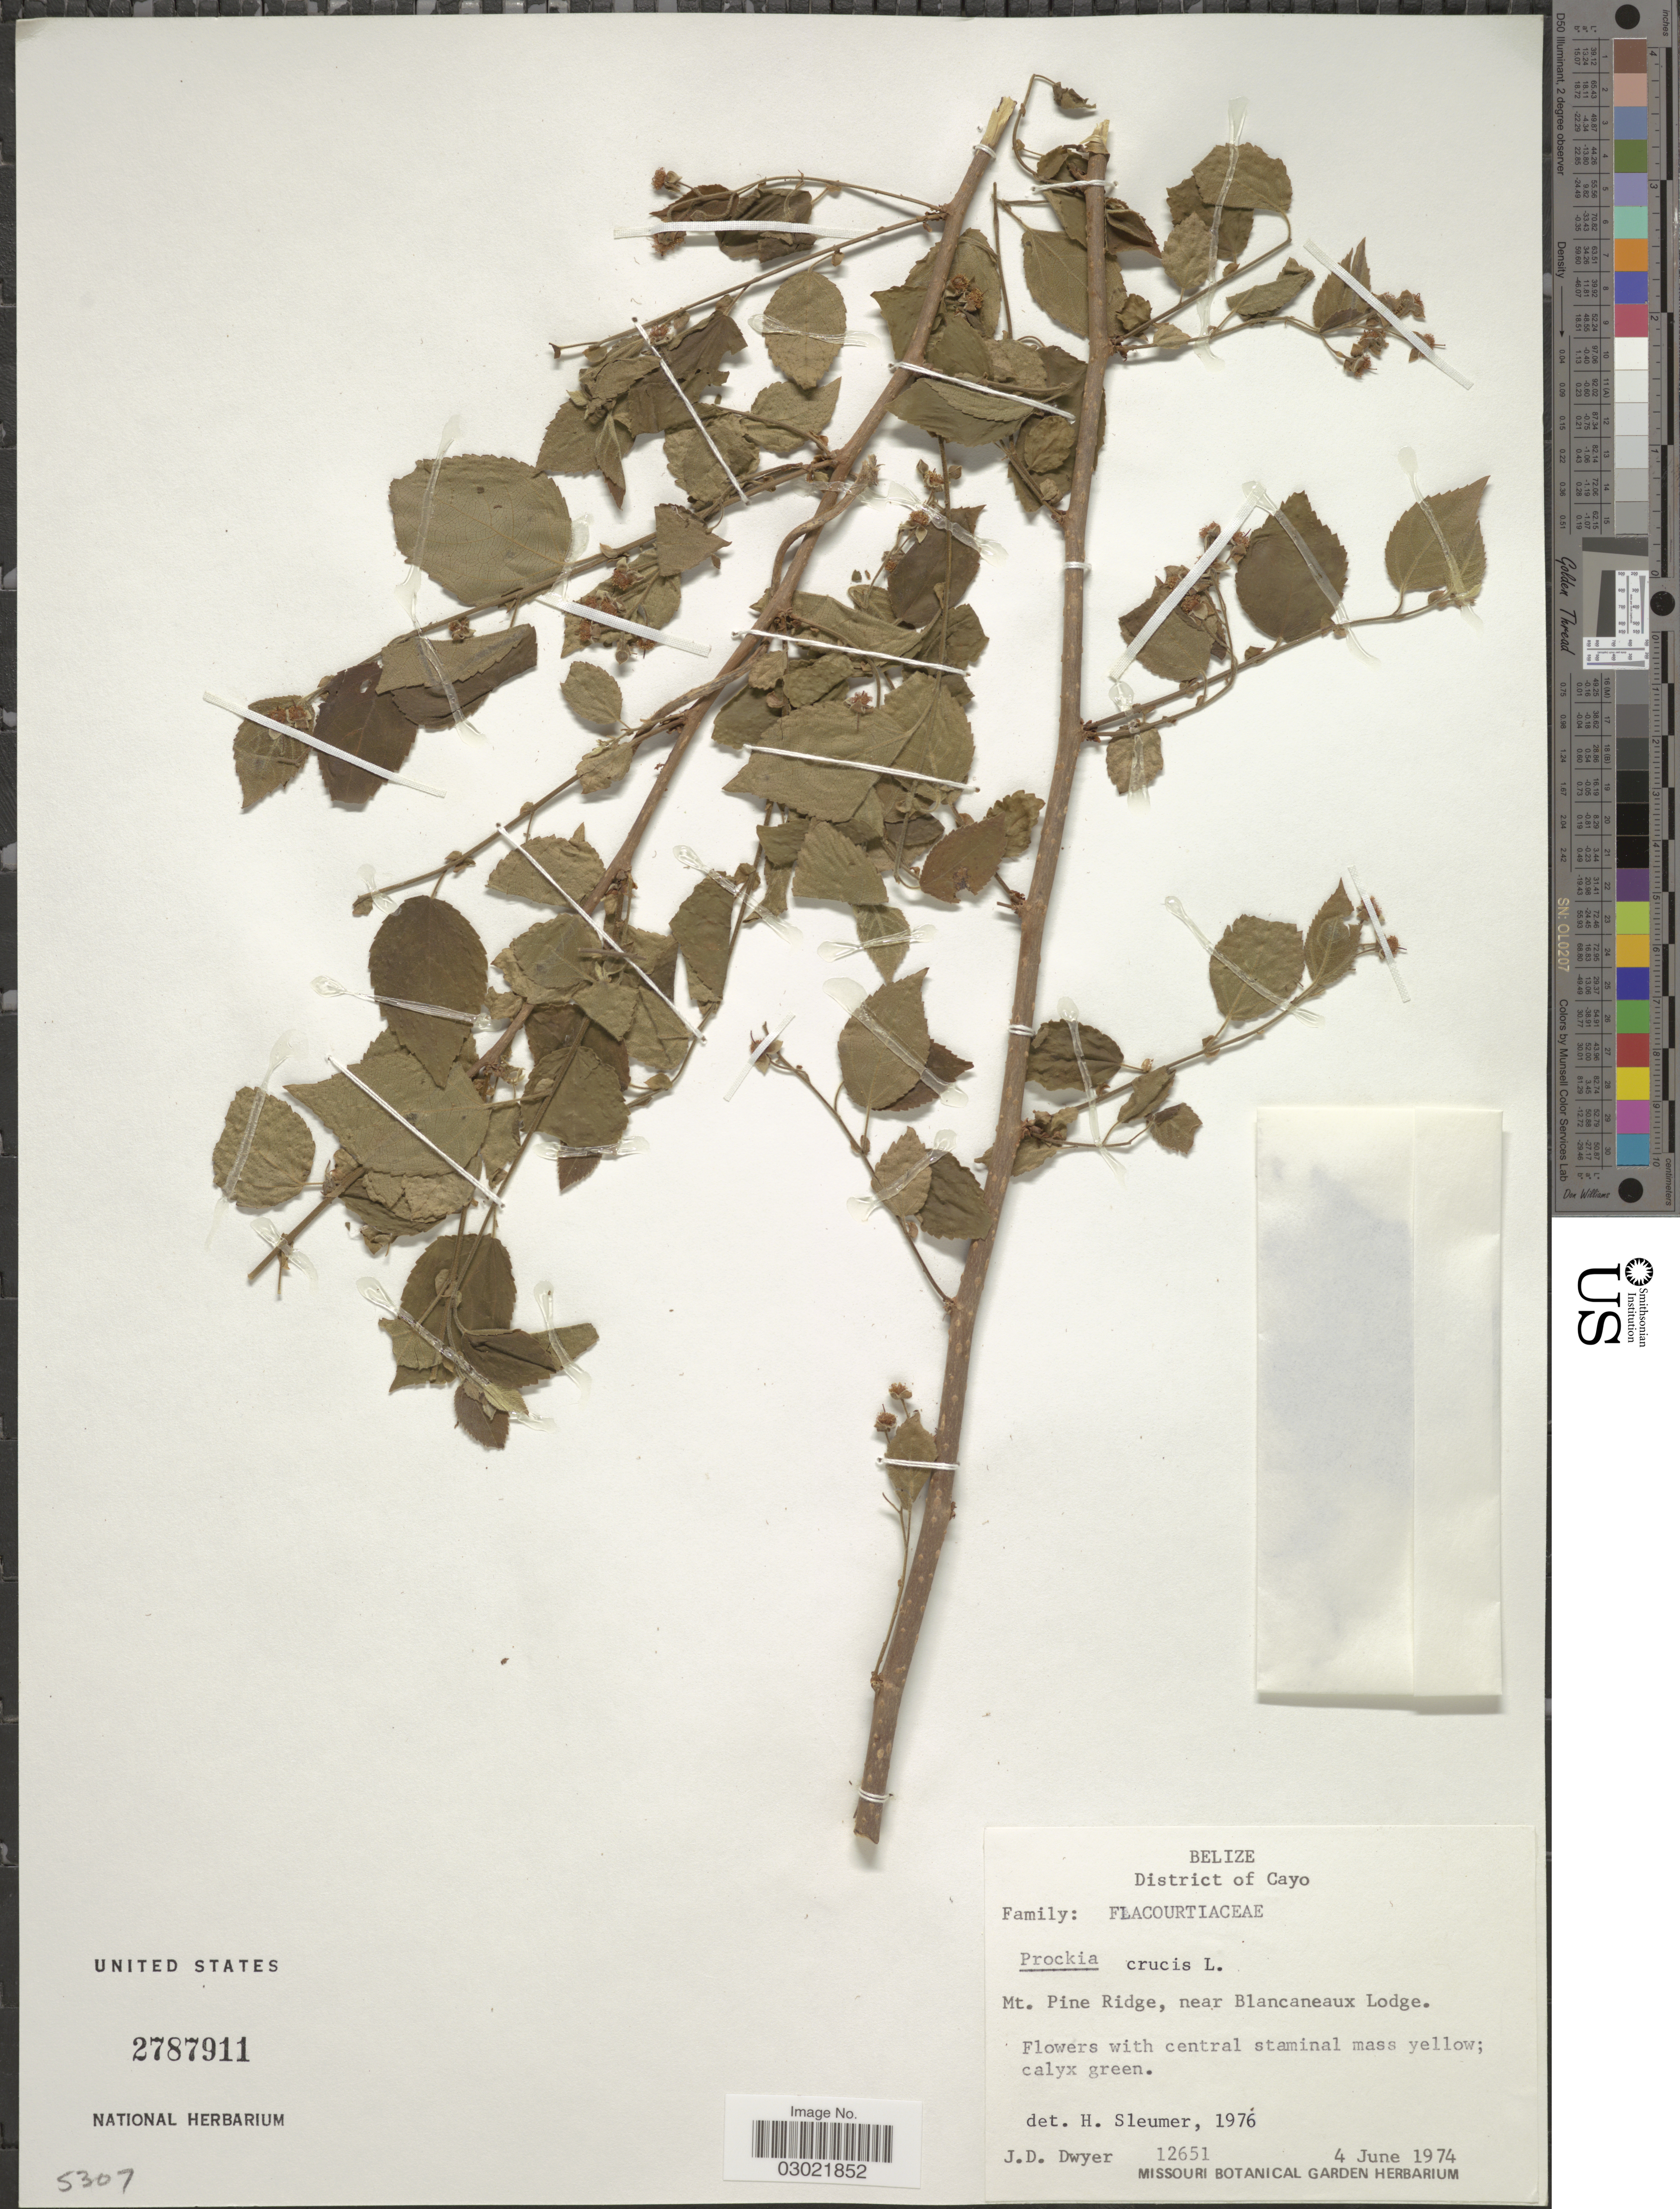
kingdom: Plantae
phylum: Tracheophyta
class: Magnoliopsida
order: Malpighiales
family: Salicaceae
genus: Prockia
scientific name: Prockia crucis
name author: P. Browne ex L.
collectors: J. D. Dwyer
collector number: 12651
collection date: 1974-06-04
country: Belize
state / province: Cayo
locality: District of Cayo. Mt. Pine Ridge, near Blancaneaux Lodge.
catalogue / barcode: US 2787911